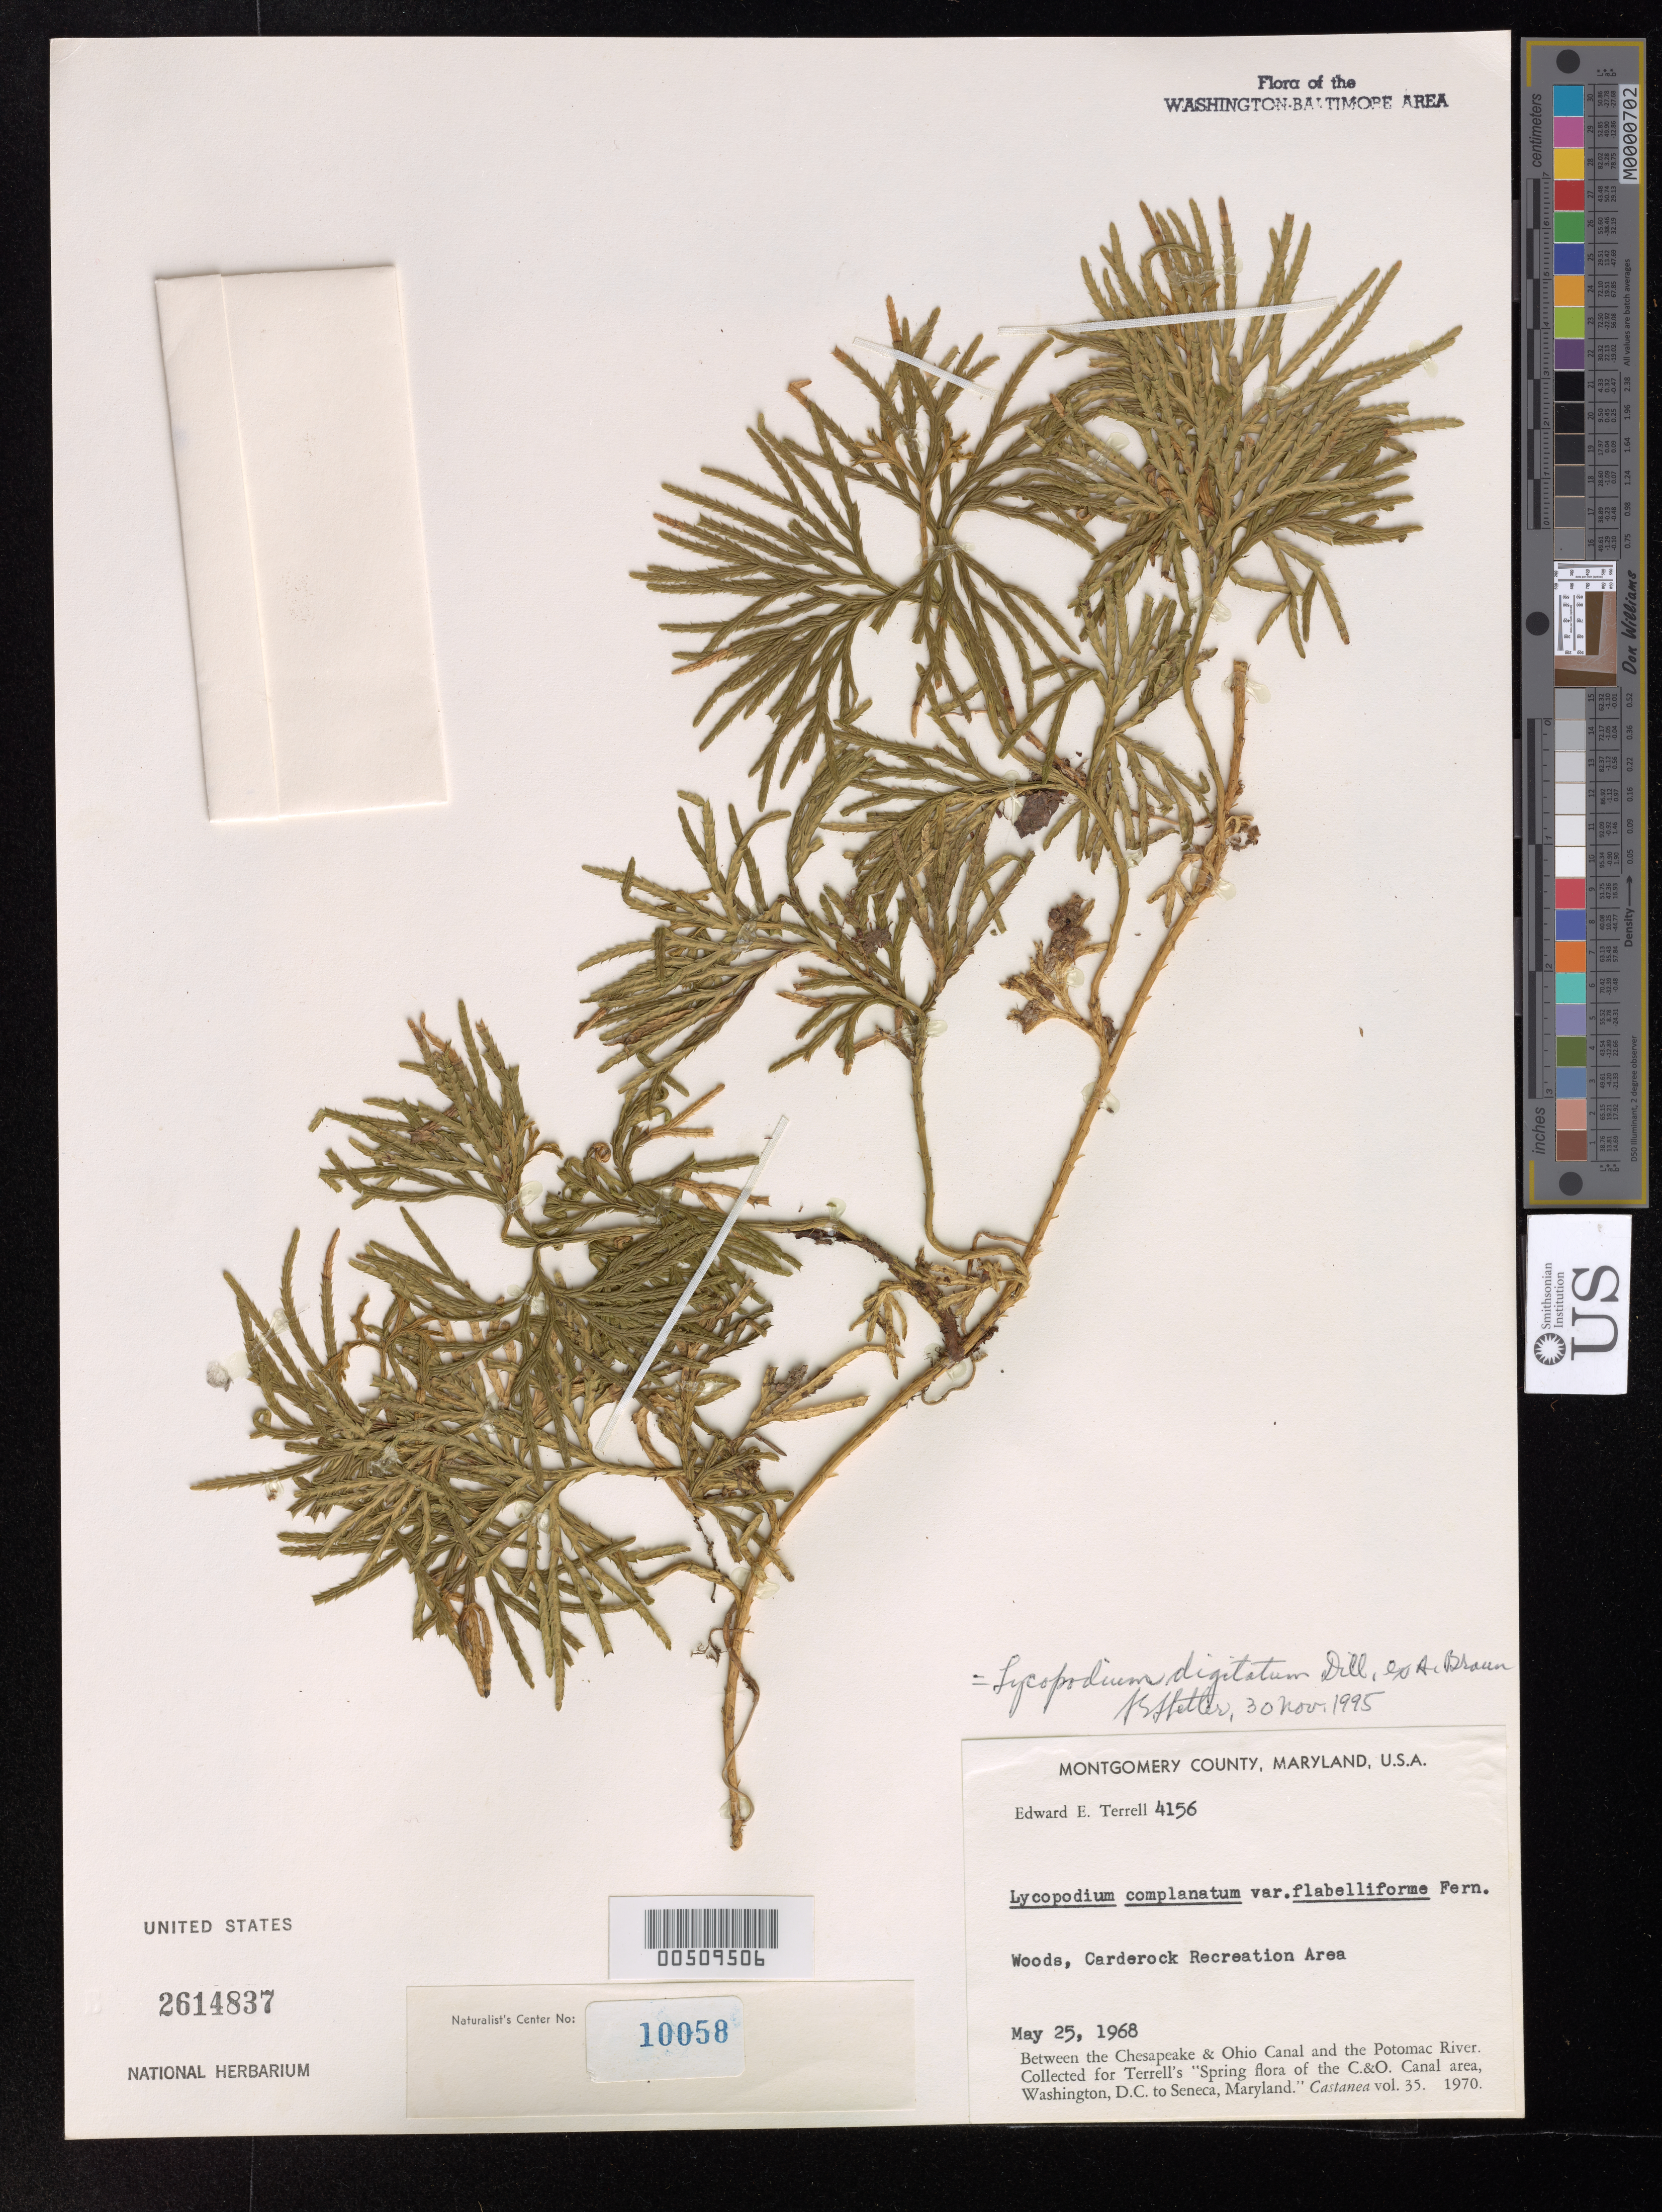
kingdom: Plantae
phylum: Tracheophyta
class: Lycopodiopsida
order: Lycopodiales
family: Lycopodiaceae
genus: Diphasiastrum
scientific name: Diphasiastrum digitatum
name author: (Dill. ex A. Braun) Holub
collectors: E. E. Terrell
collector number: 4156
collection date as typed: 25 May 1968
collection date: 1968-05-25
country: United States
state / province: Maryland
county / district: Montgomery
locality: Between the Chesapeake and Ohio Canal and the Potomac River, Carderock Recreation area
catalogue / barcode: US 2614837